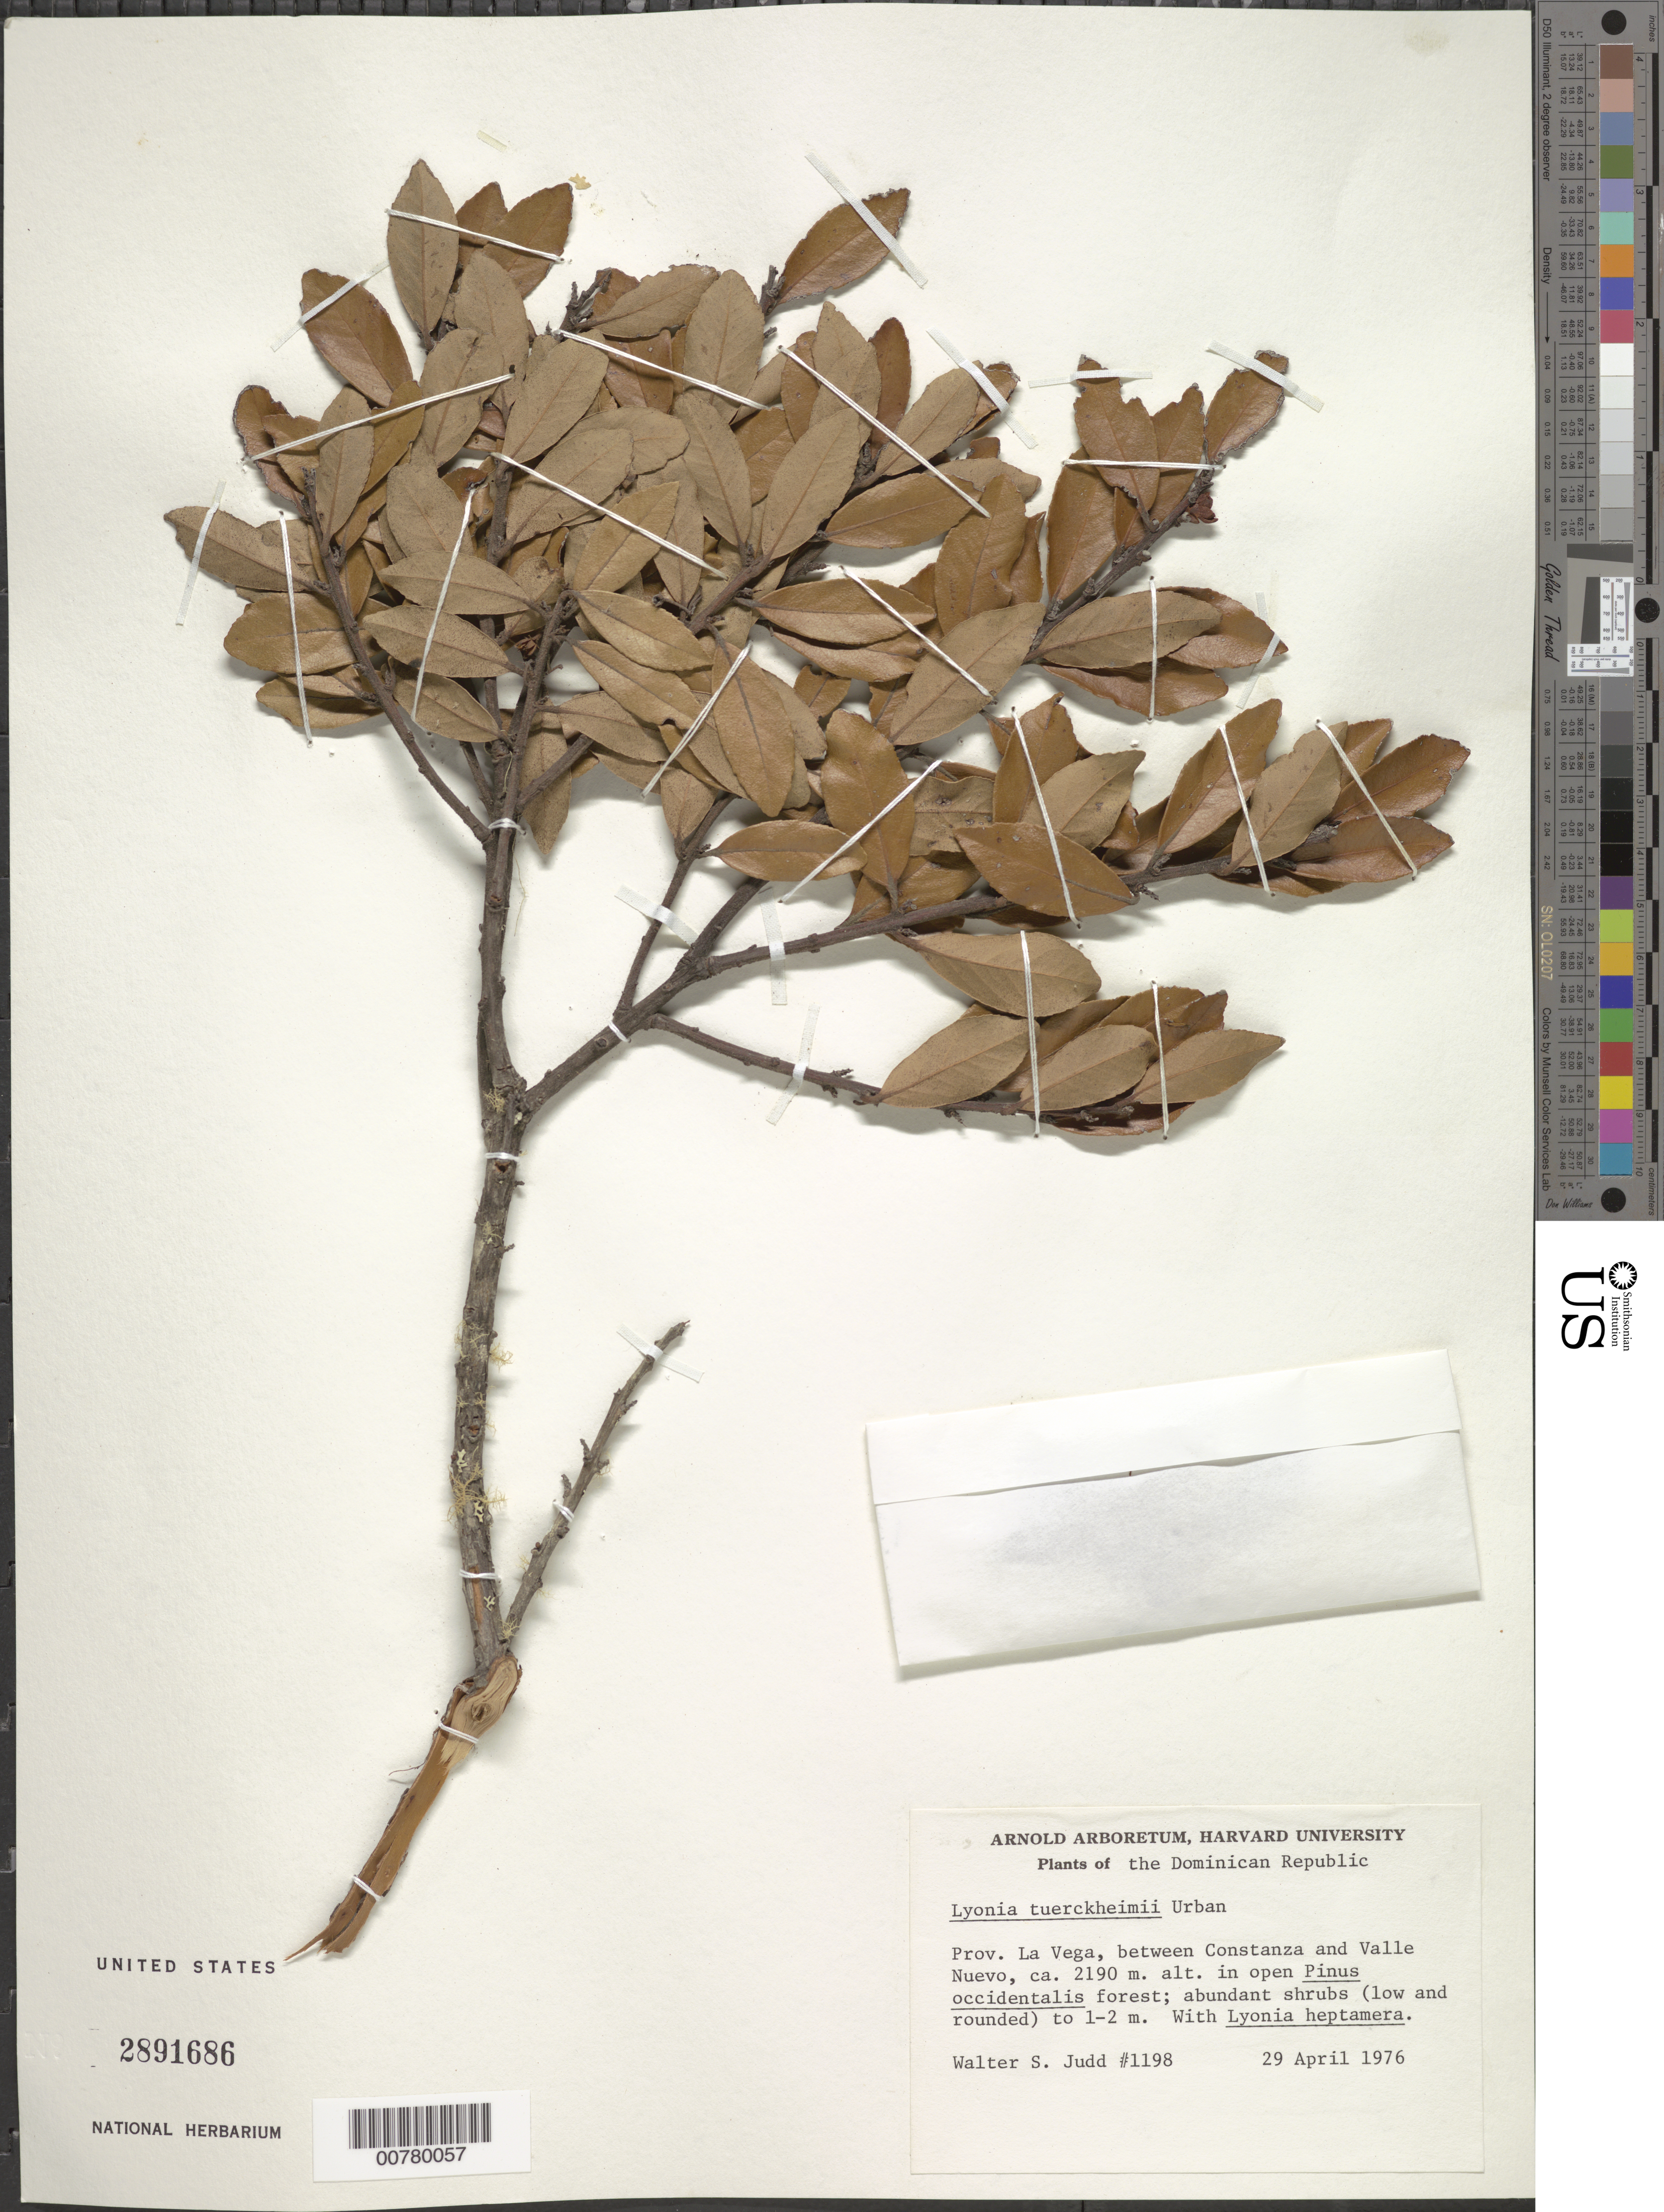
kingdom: Plantae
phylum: Tracheophyta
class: Magnoliopsida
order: Ericales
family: Ericaceae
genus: Lyonia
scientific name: Lyonia tuerckheimii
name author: Urb.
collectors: W. S. Judd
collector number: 1198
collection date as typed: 29 Apr 1976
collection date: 1976-04-29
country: Dominican Republic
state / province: La Vega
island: Hispaniola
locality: Between Constanza and Valle Nuevo.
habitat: In open Pinus occidentalis forest.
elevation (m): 2190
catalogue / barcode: US 2891686